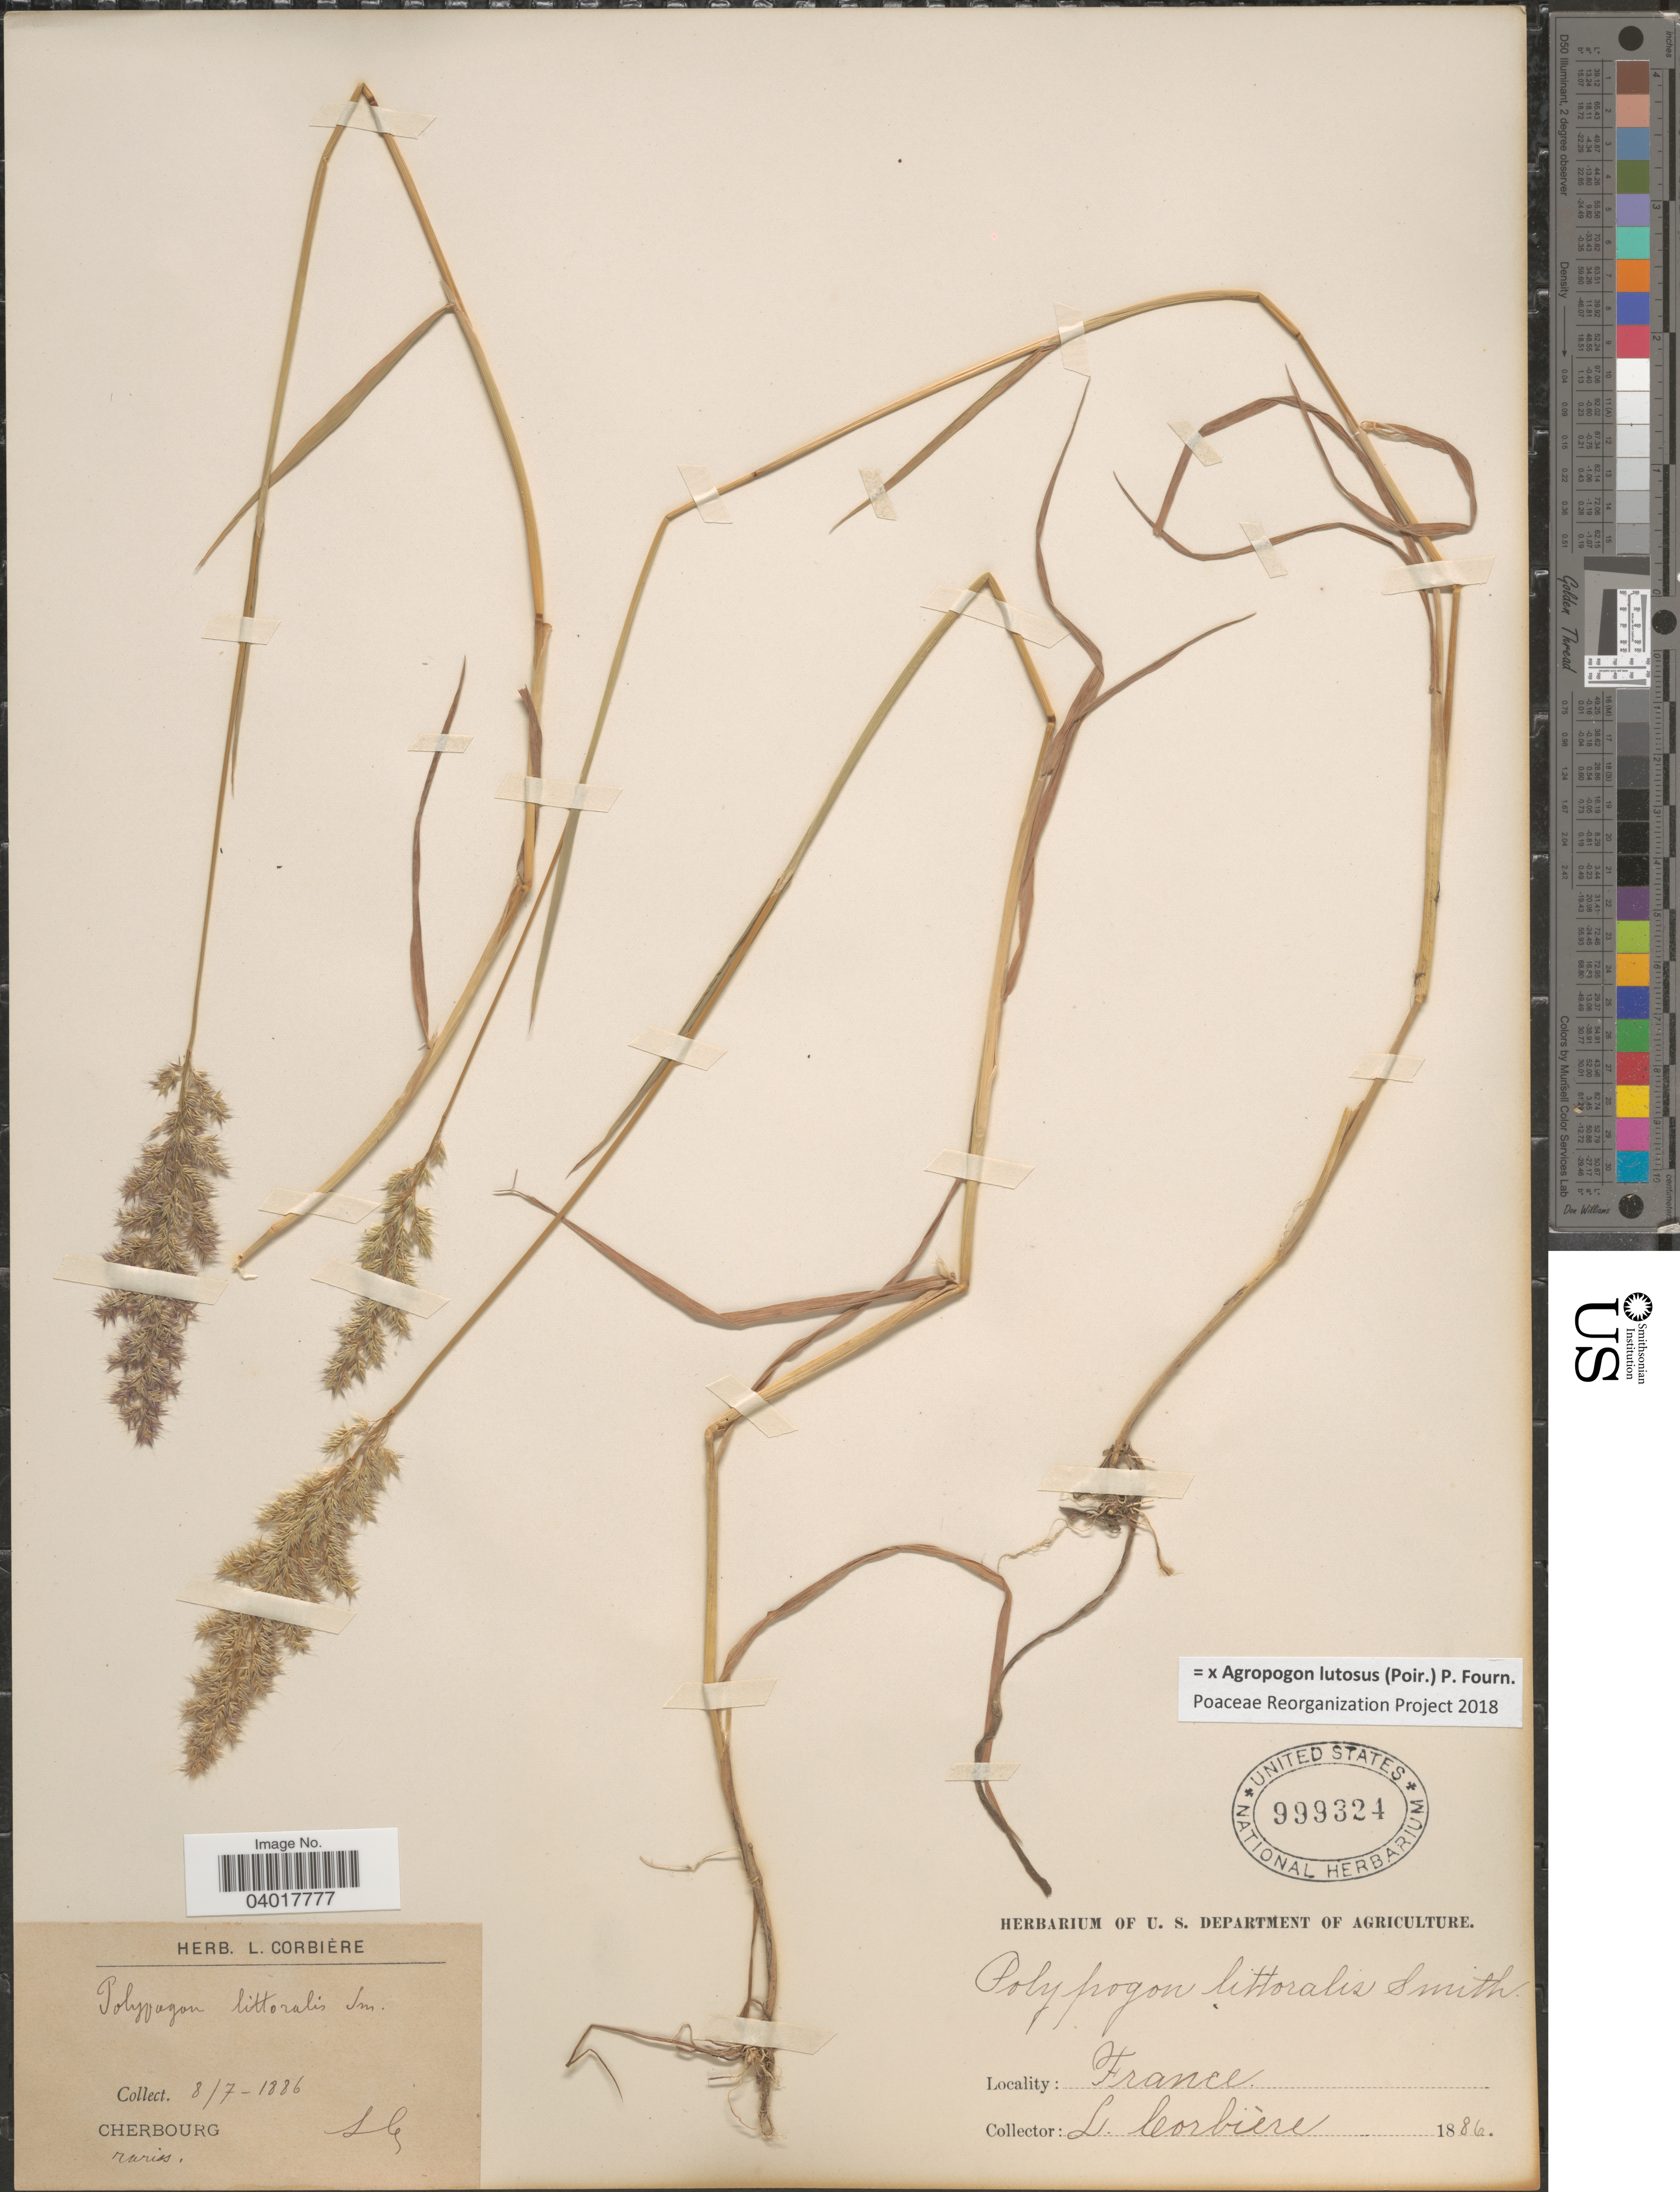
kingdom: Plantae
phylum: Tracheophyta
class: Liliopsida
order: Poales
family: Poaceae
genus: Agropogon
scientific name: x Agropogon lutosus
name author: (Poir.) P. Fourn.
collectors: L. Corbière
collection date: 1886-07-08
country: France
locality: Cherbourg.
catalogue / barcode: US 999324